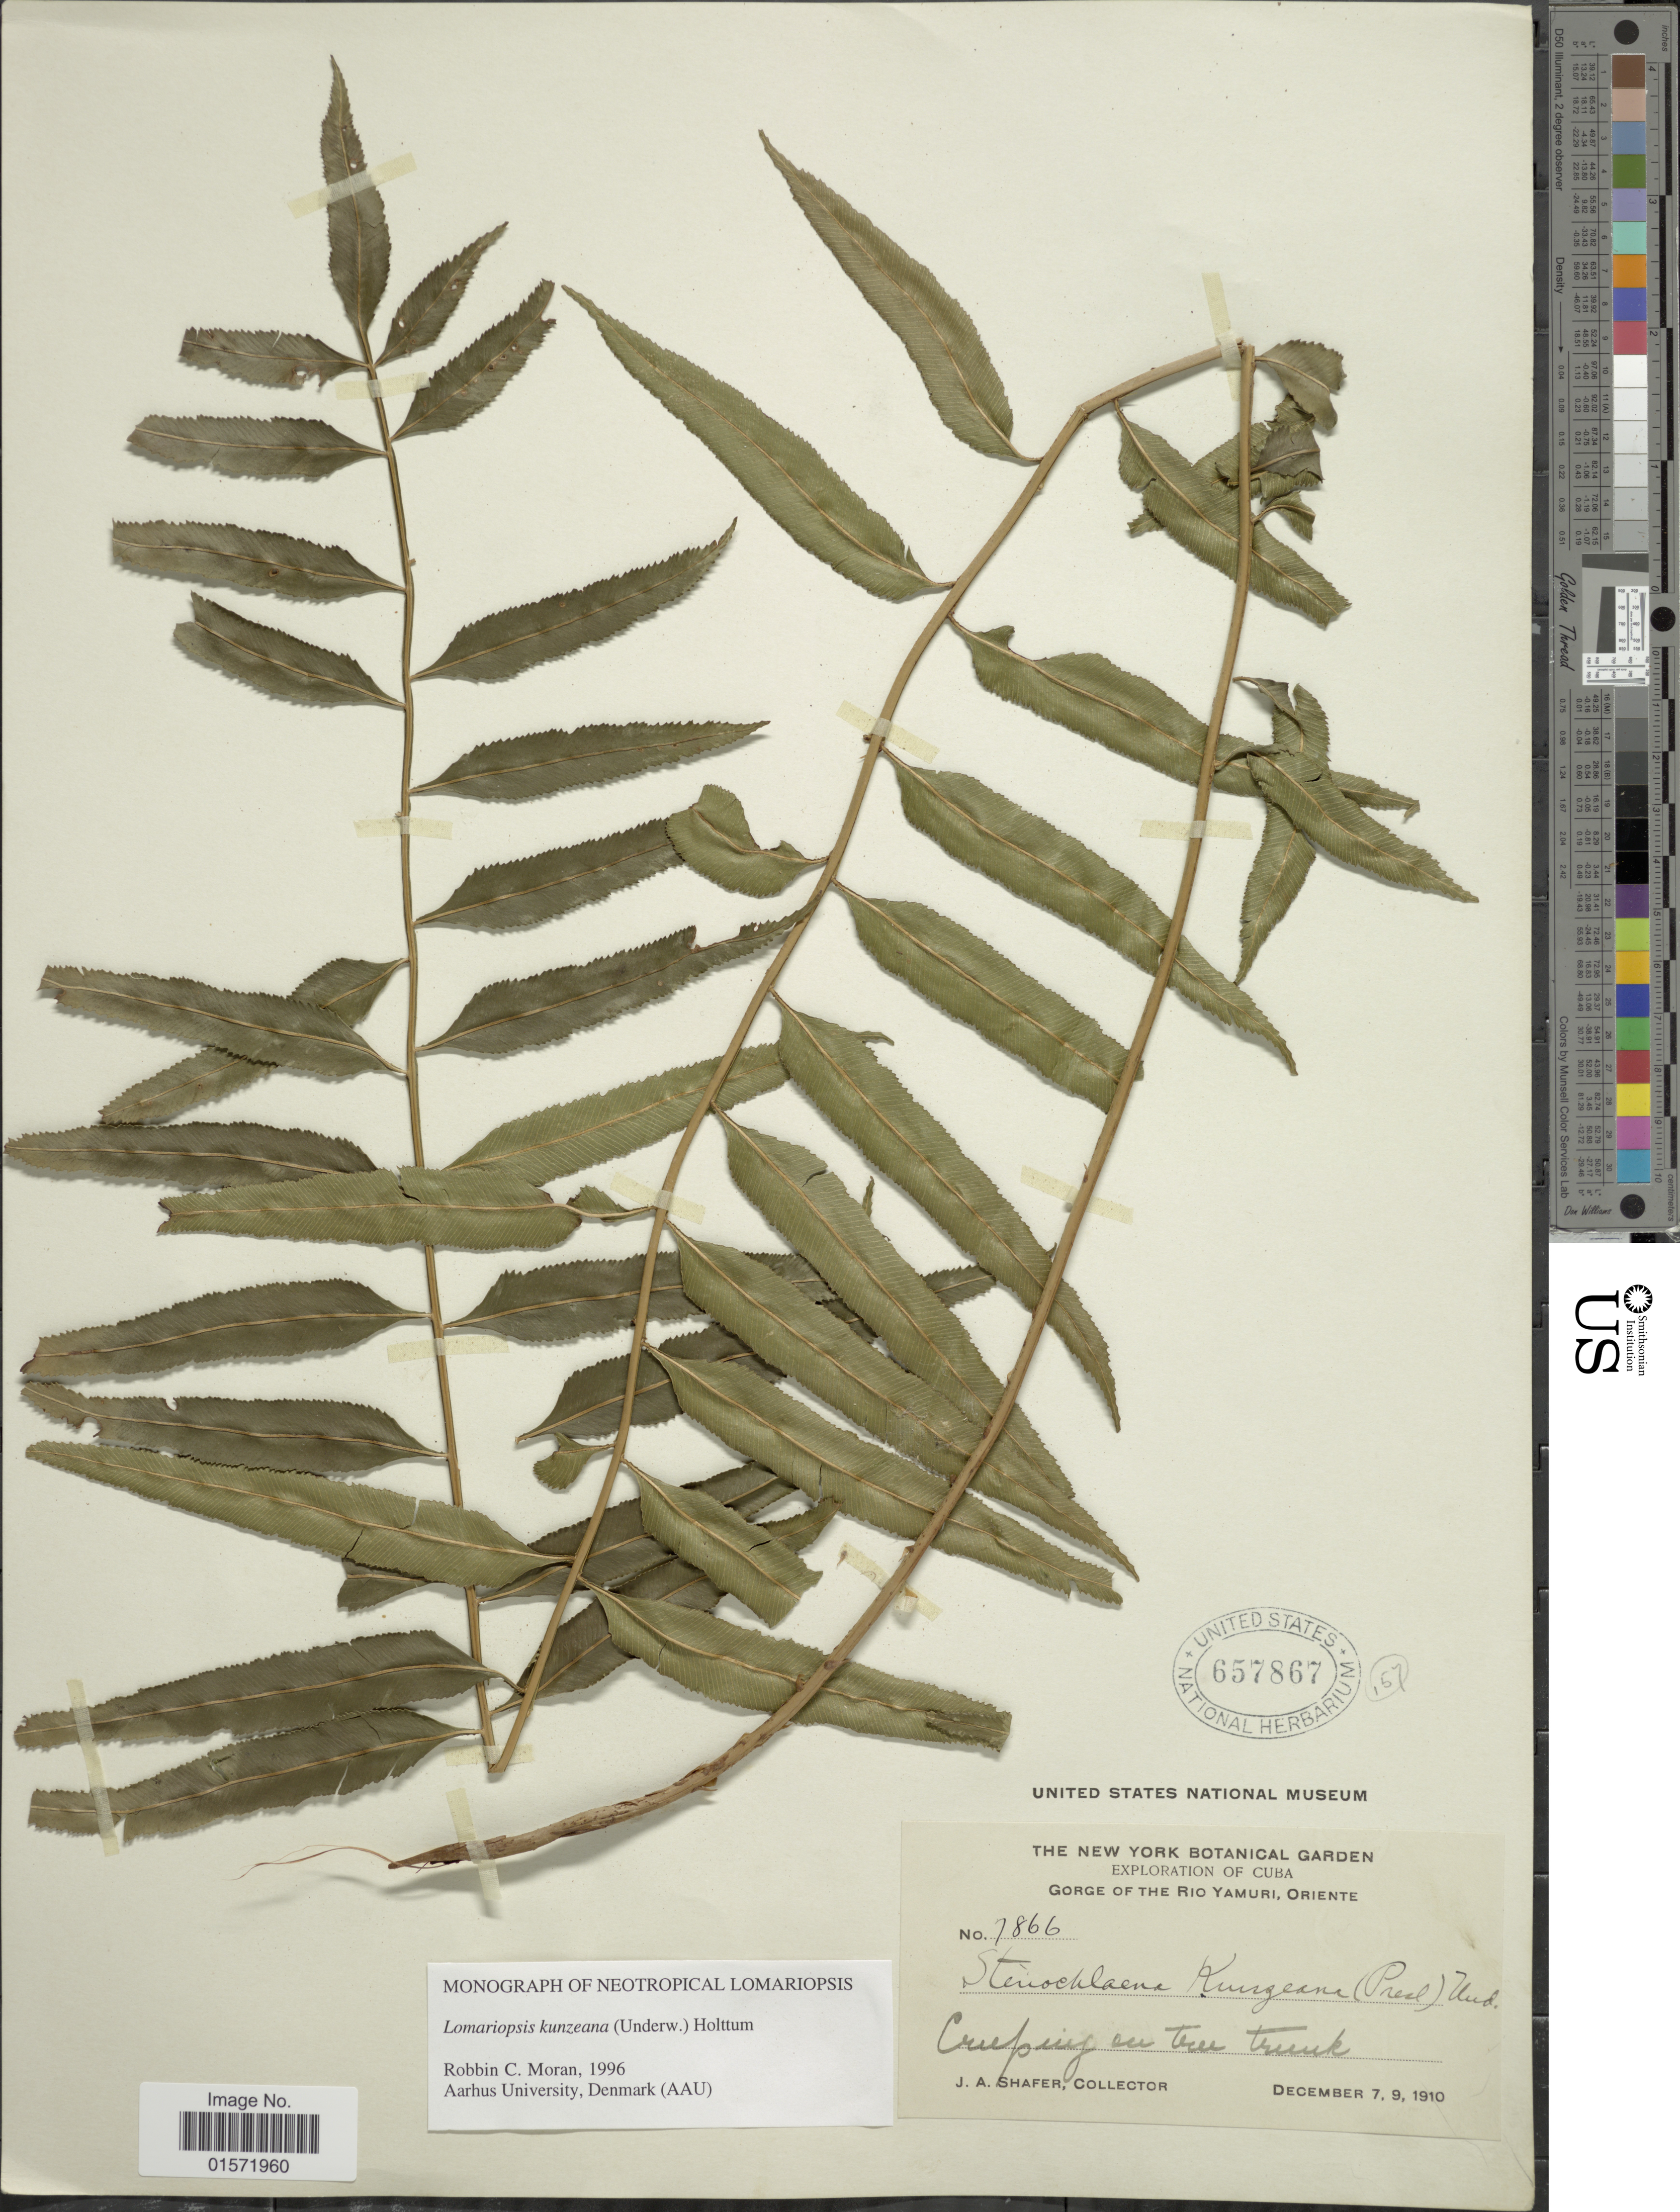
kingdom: Plantae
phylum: Tracheophyta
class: Polypodiopsida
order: Polypodiales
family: Lomariopsidaceae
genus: Lomariopsis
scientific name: Lomariopsis kunzeana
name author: (Underw.) Holttum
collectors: J. A. Shafer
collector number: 7866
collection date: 1910-12-07/1910-12-09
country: Cuba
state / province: Oriente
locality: Gorge of the Rio Yamuri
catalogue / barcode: US 657867